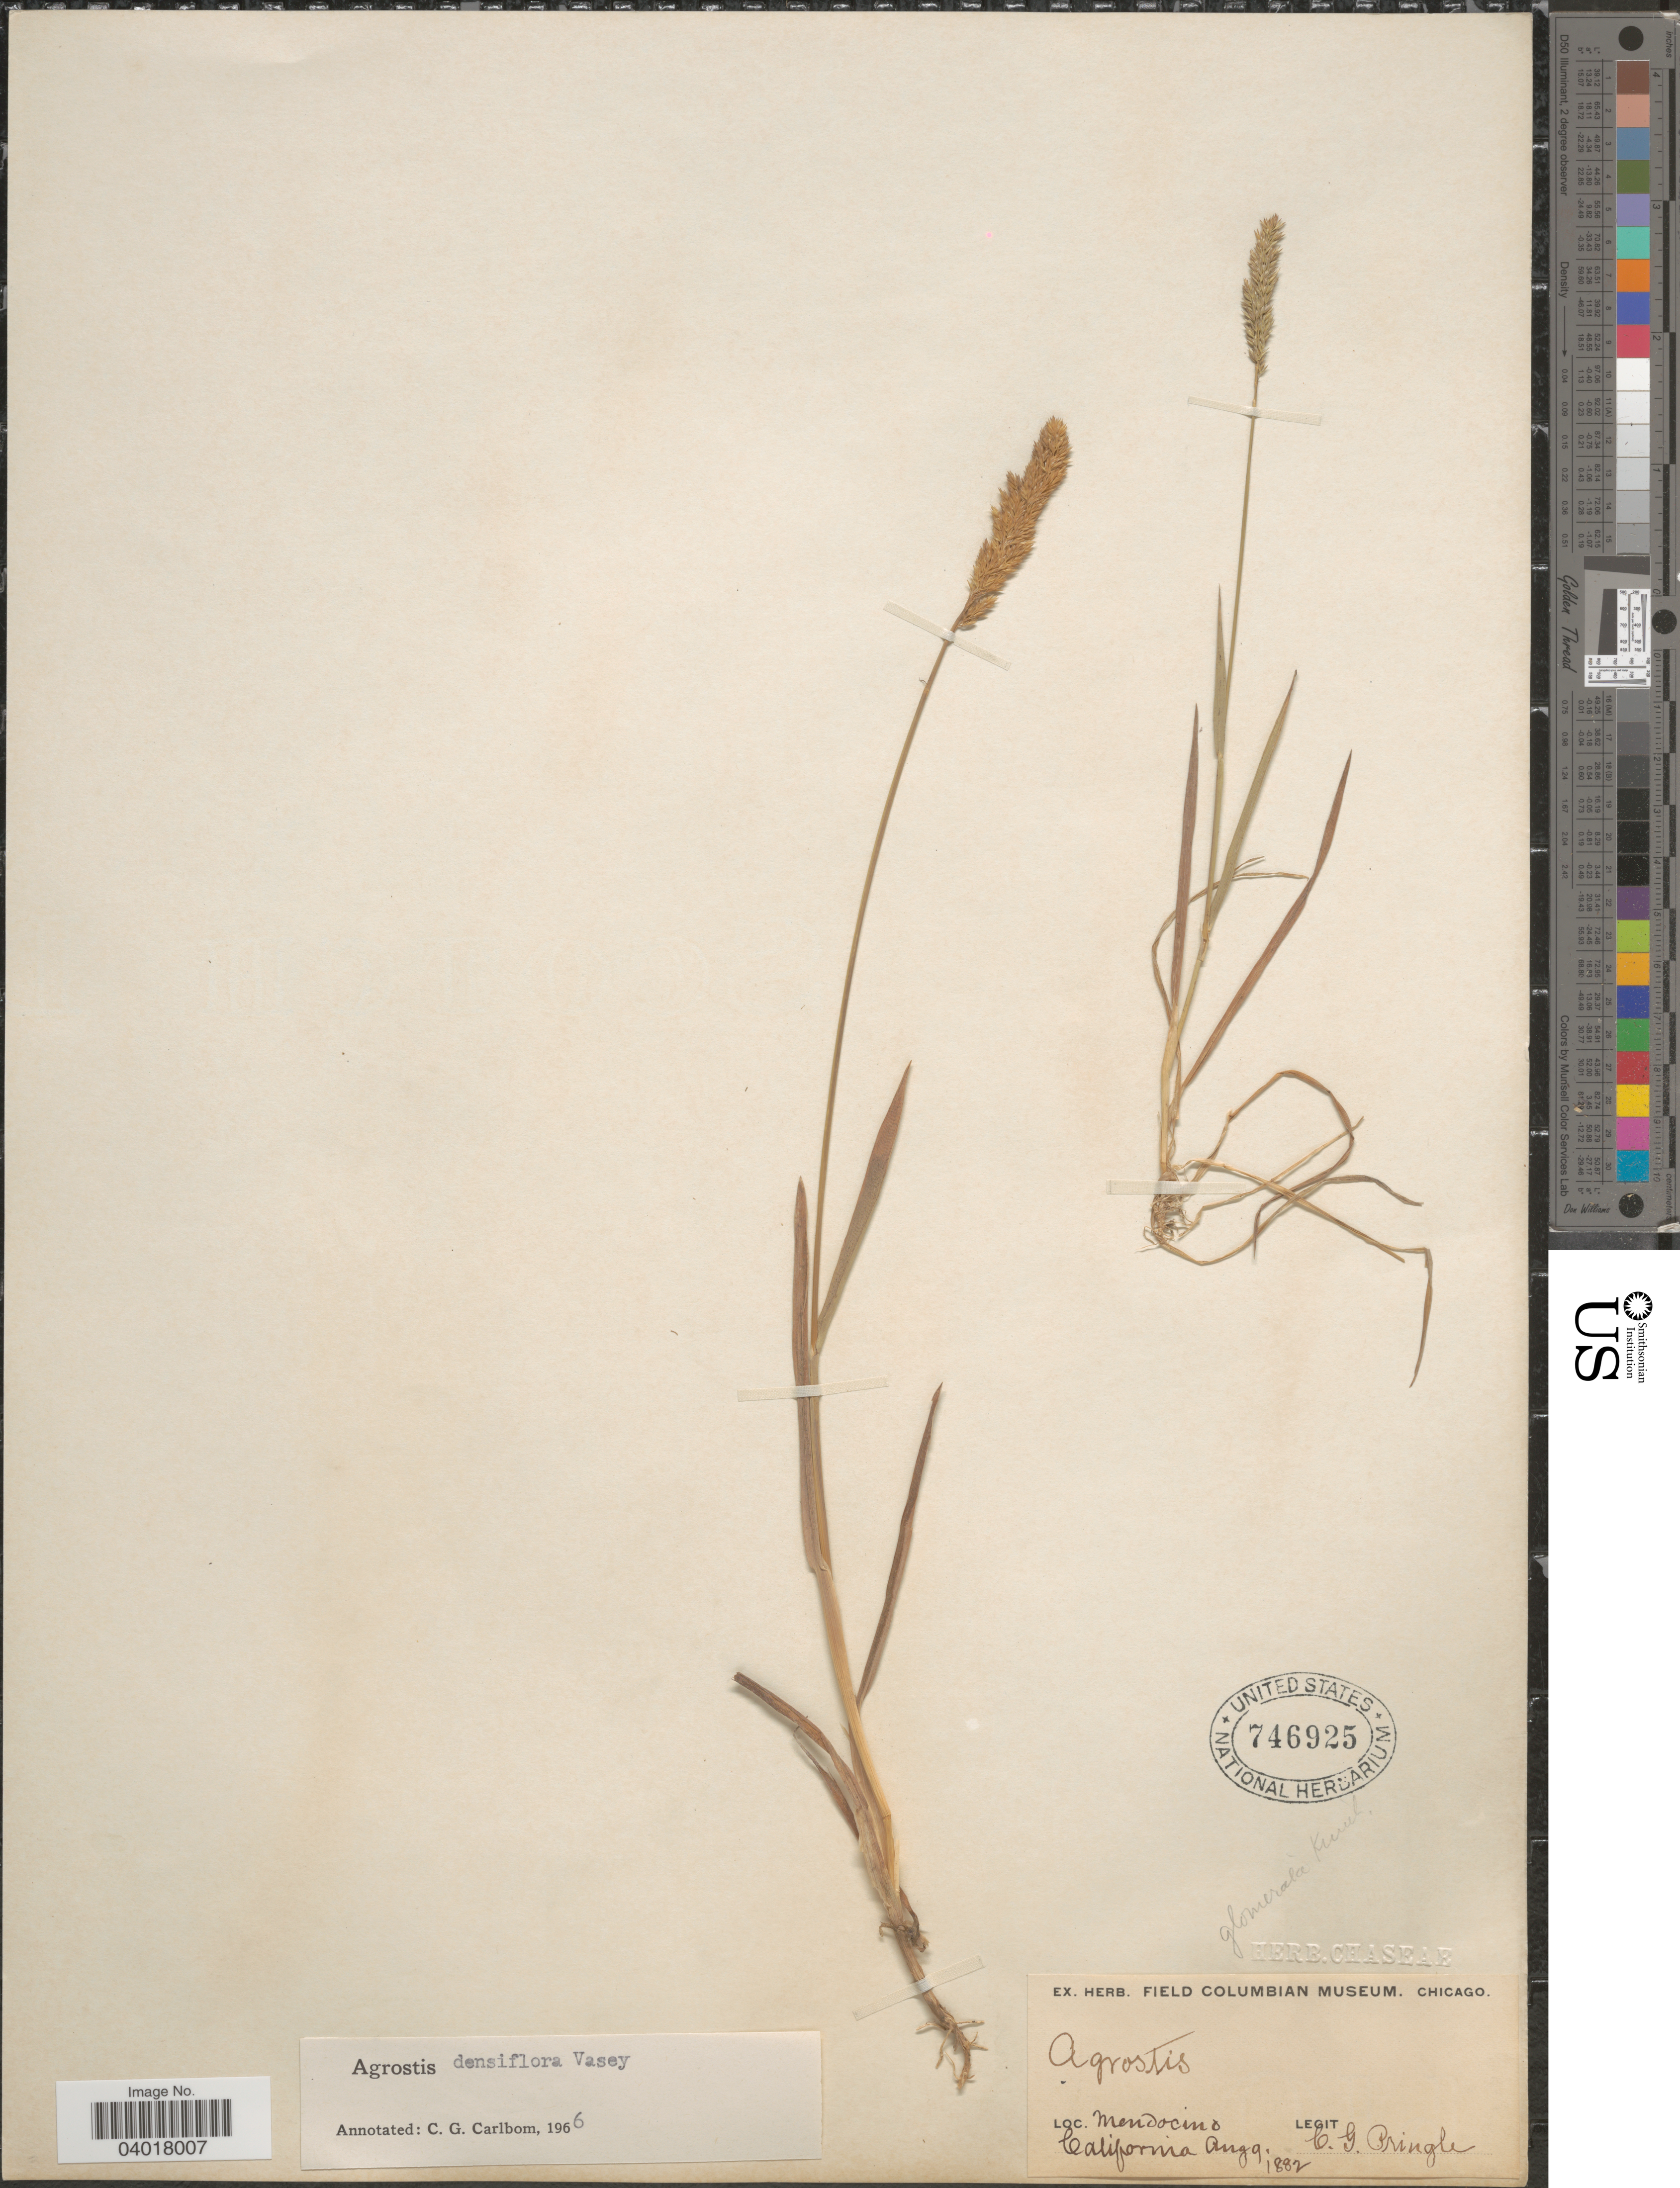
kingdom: Plantae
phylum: Tracheophyta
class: Liliopsida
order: Poales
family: Poaceae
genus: Agrostis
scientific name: Agrostis densiflora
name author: Vasey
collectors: C. G. Pringle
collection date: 1882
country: United States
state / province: California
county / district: Mendocino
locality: Mendocino.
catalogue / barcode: US 746925